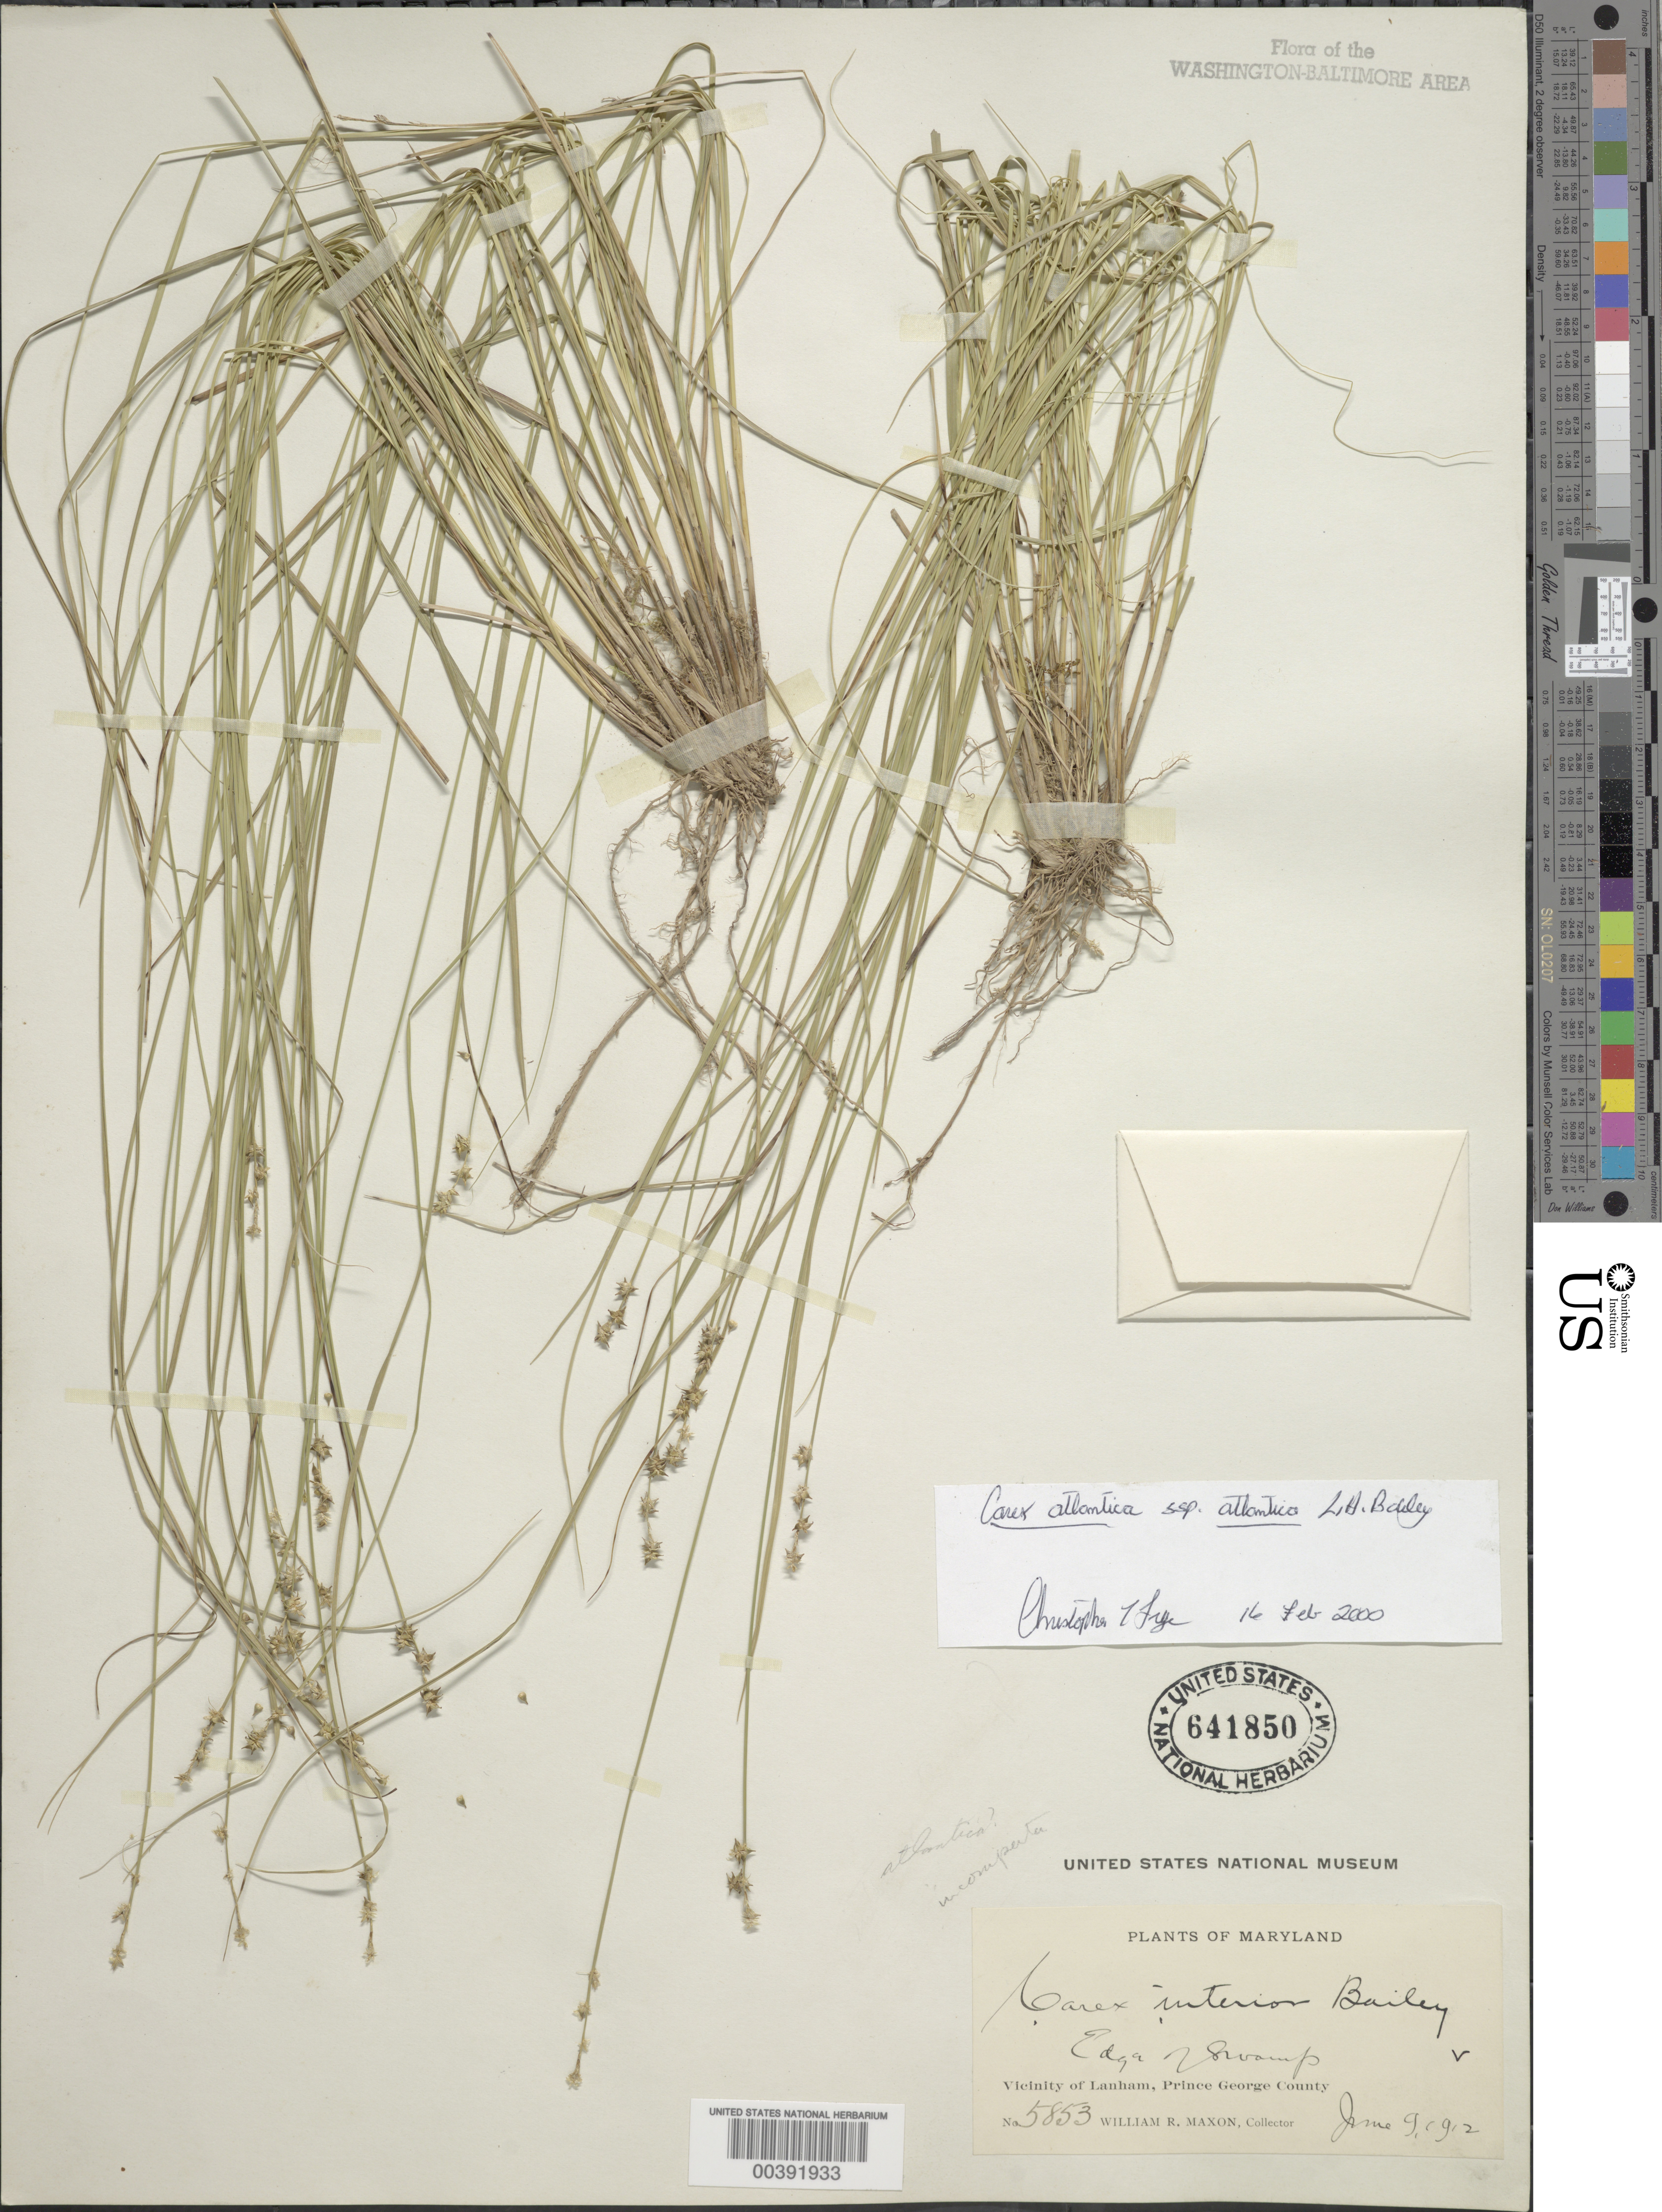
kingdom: Plantae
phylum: Tracheophyta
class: Liliopsida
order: Poales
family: Cyperaceae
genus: Carex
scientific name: Carex atlantica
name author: L.H. Bailey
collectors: W. R. Maxon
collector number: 5853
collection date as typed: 09 Jun 1912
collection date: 1912-06-09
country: United States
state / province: Maryland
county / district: Prince George's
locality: Lanham vicinity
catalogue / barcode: US 641850